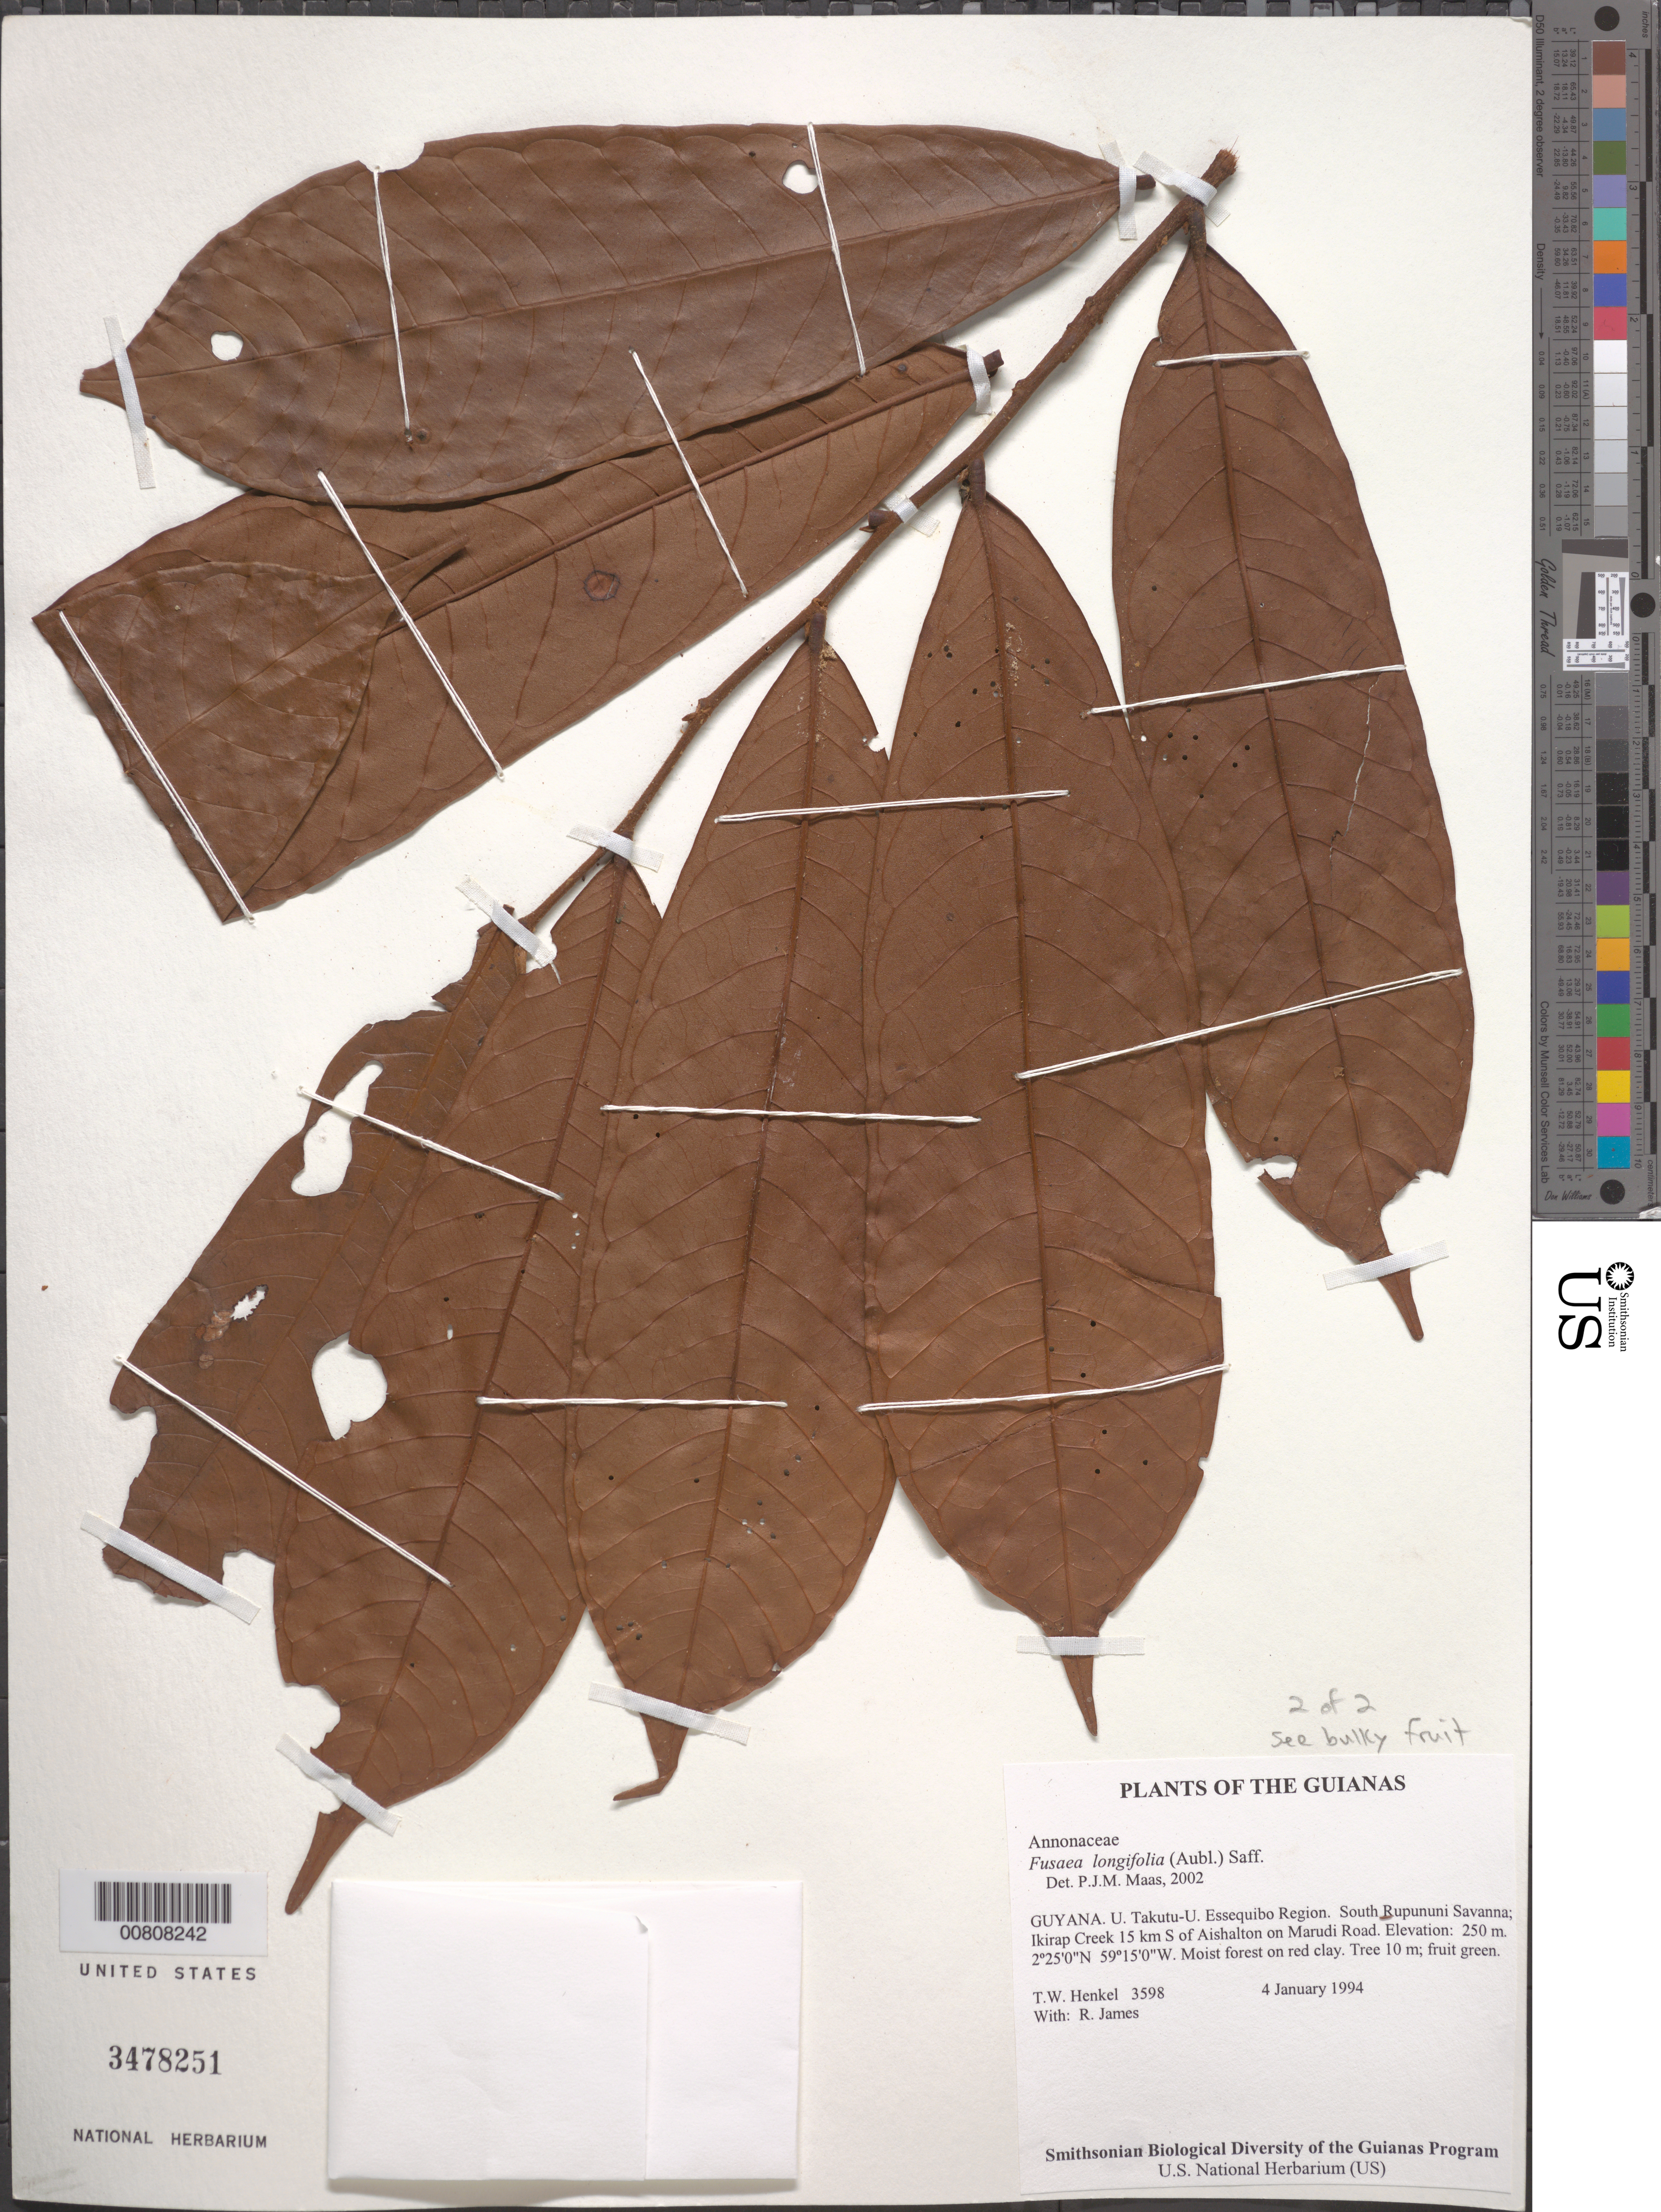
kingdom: Plantae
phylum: Tracheophyta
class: Magnoliopsida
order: Magnoliales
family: Annonaceae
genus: Fusaea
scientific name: Fusaea longifolia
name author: (Aubl.) Saff.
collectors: T. Henkel & R. James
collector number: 3598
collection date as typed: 4 January 1994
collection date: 1994-01-04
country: Guyana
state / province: U. Takutu-U. Essequibo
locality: South Rupununi Savanna; Ikirap Creek 15 km S of Aishalton on Marudi Road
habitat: Moist forest on red clay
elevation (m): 250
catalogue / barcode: US 3478251